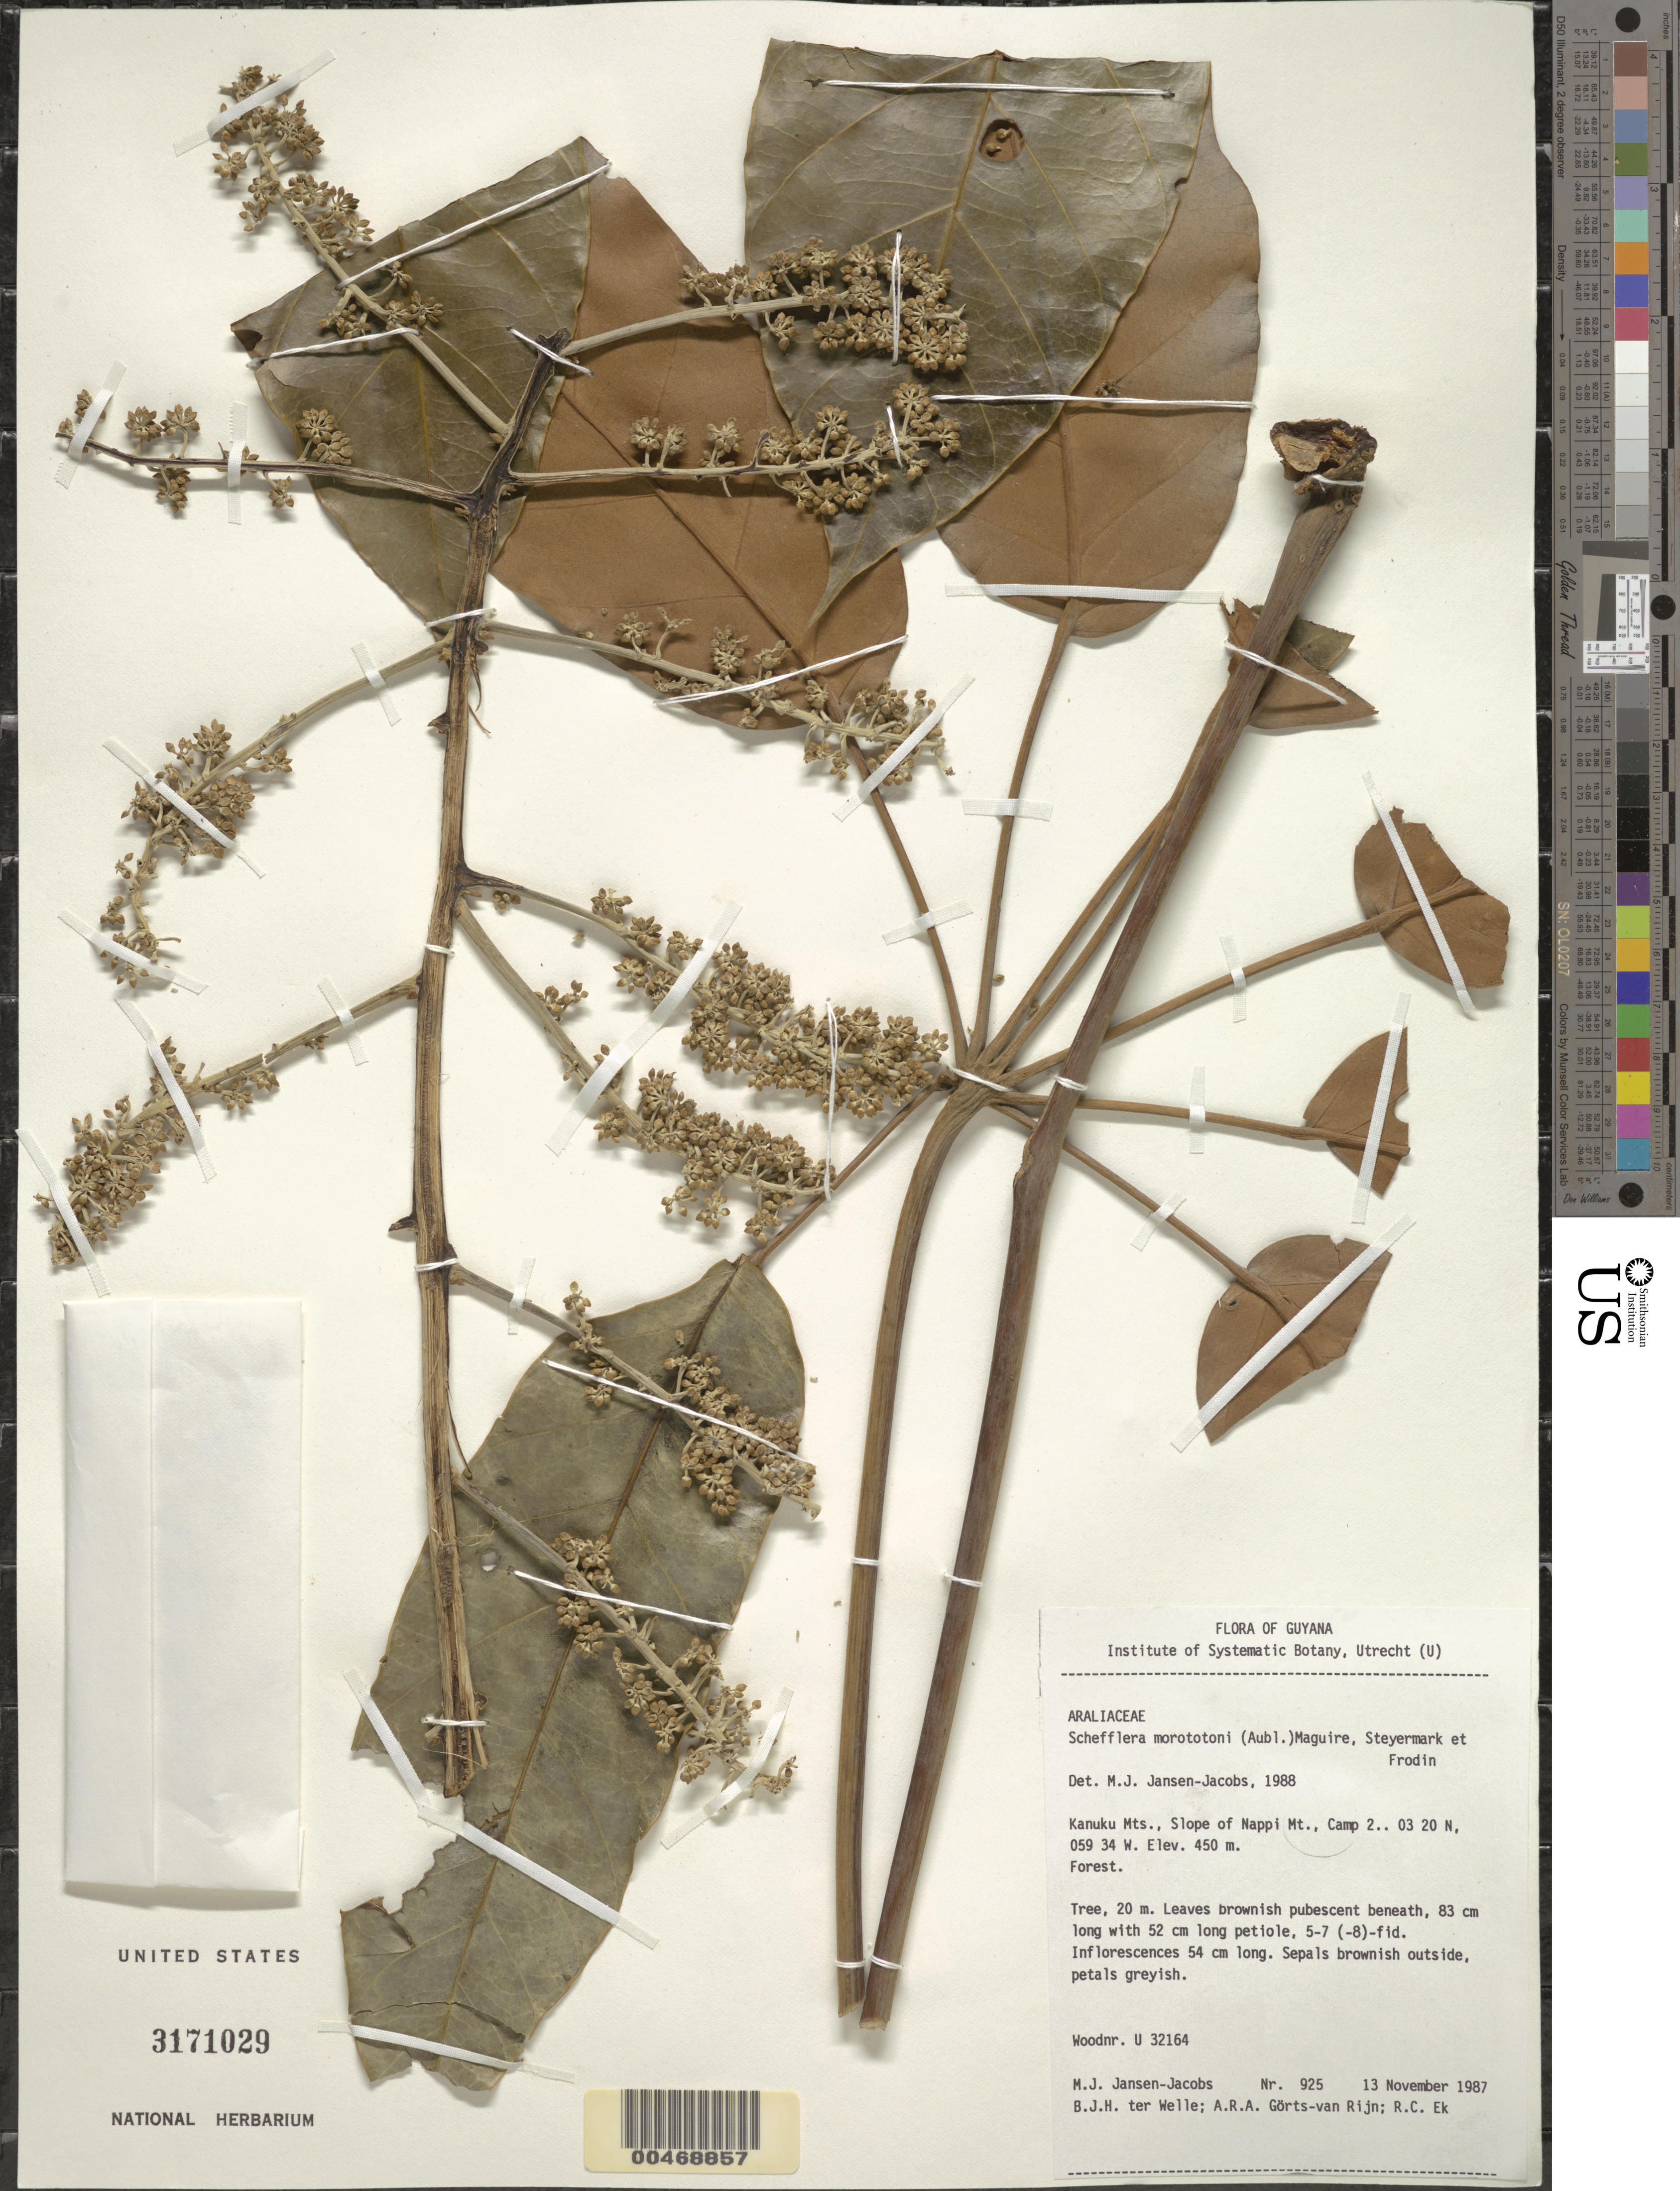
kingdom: Plantae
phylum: Tracheophyta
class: Magnoliopsida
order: Apiales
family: Araliaceae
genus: Schefflera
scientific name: Schefflera morototoni (Aubl.) Maguire, Steyerm. & Frodin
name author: (Aubl.) Maguire et al.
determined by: Jansen-Jacobs, M. J., (U), Nationaal Herbarium Nederland, Utrecht University branch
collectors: M. J. Jansen-Jacobs, B. Welle, A. .R. A. Görts-van Rijn & R. C. Ek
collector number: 925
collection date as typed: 13-Nov-87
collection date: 1987-11-13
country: Guyana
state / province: U. Takutu-U. Essequibo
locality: Kanuku Mts., Nappi Mt., camp 2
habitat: Forest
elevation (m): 450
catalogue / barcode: US 3171029